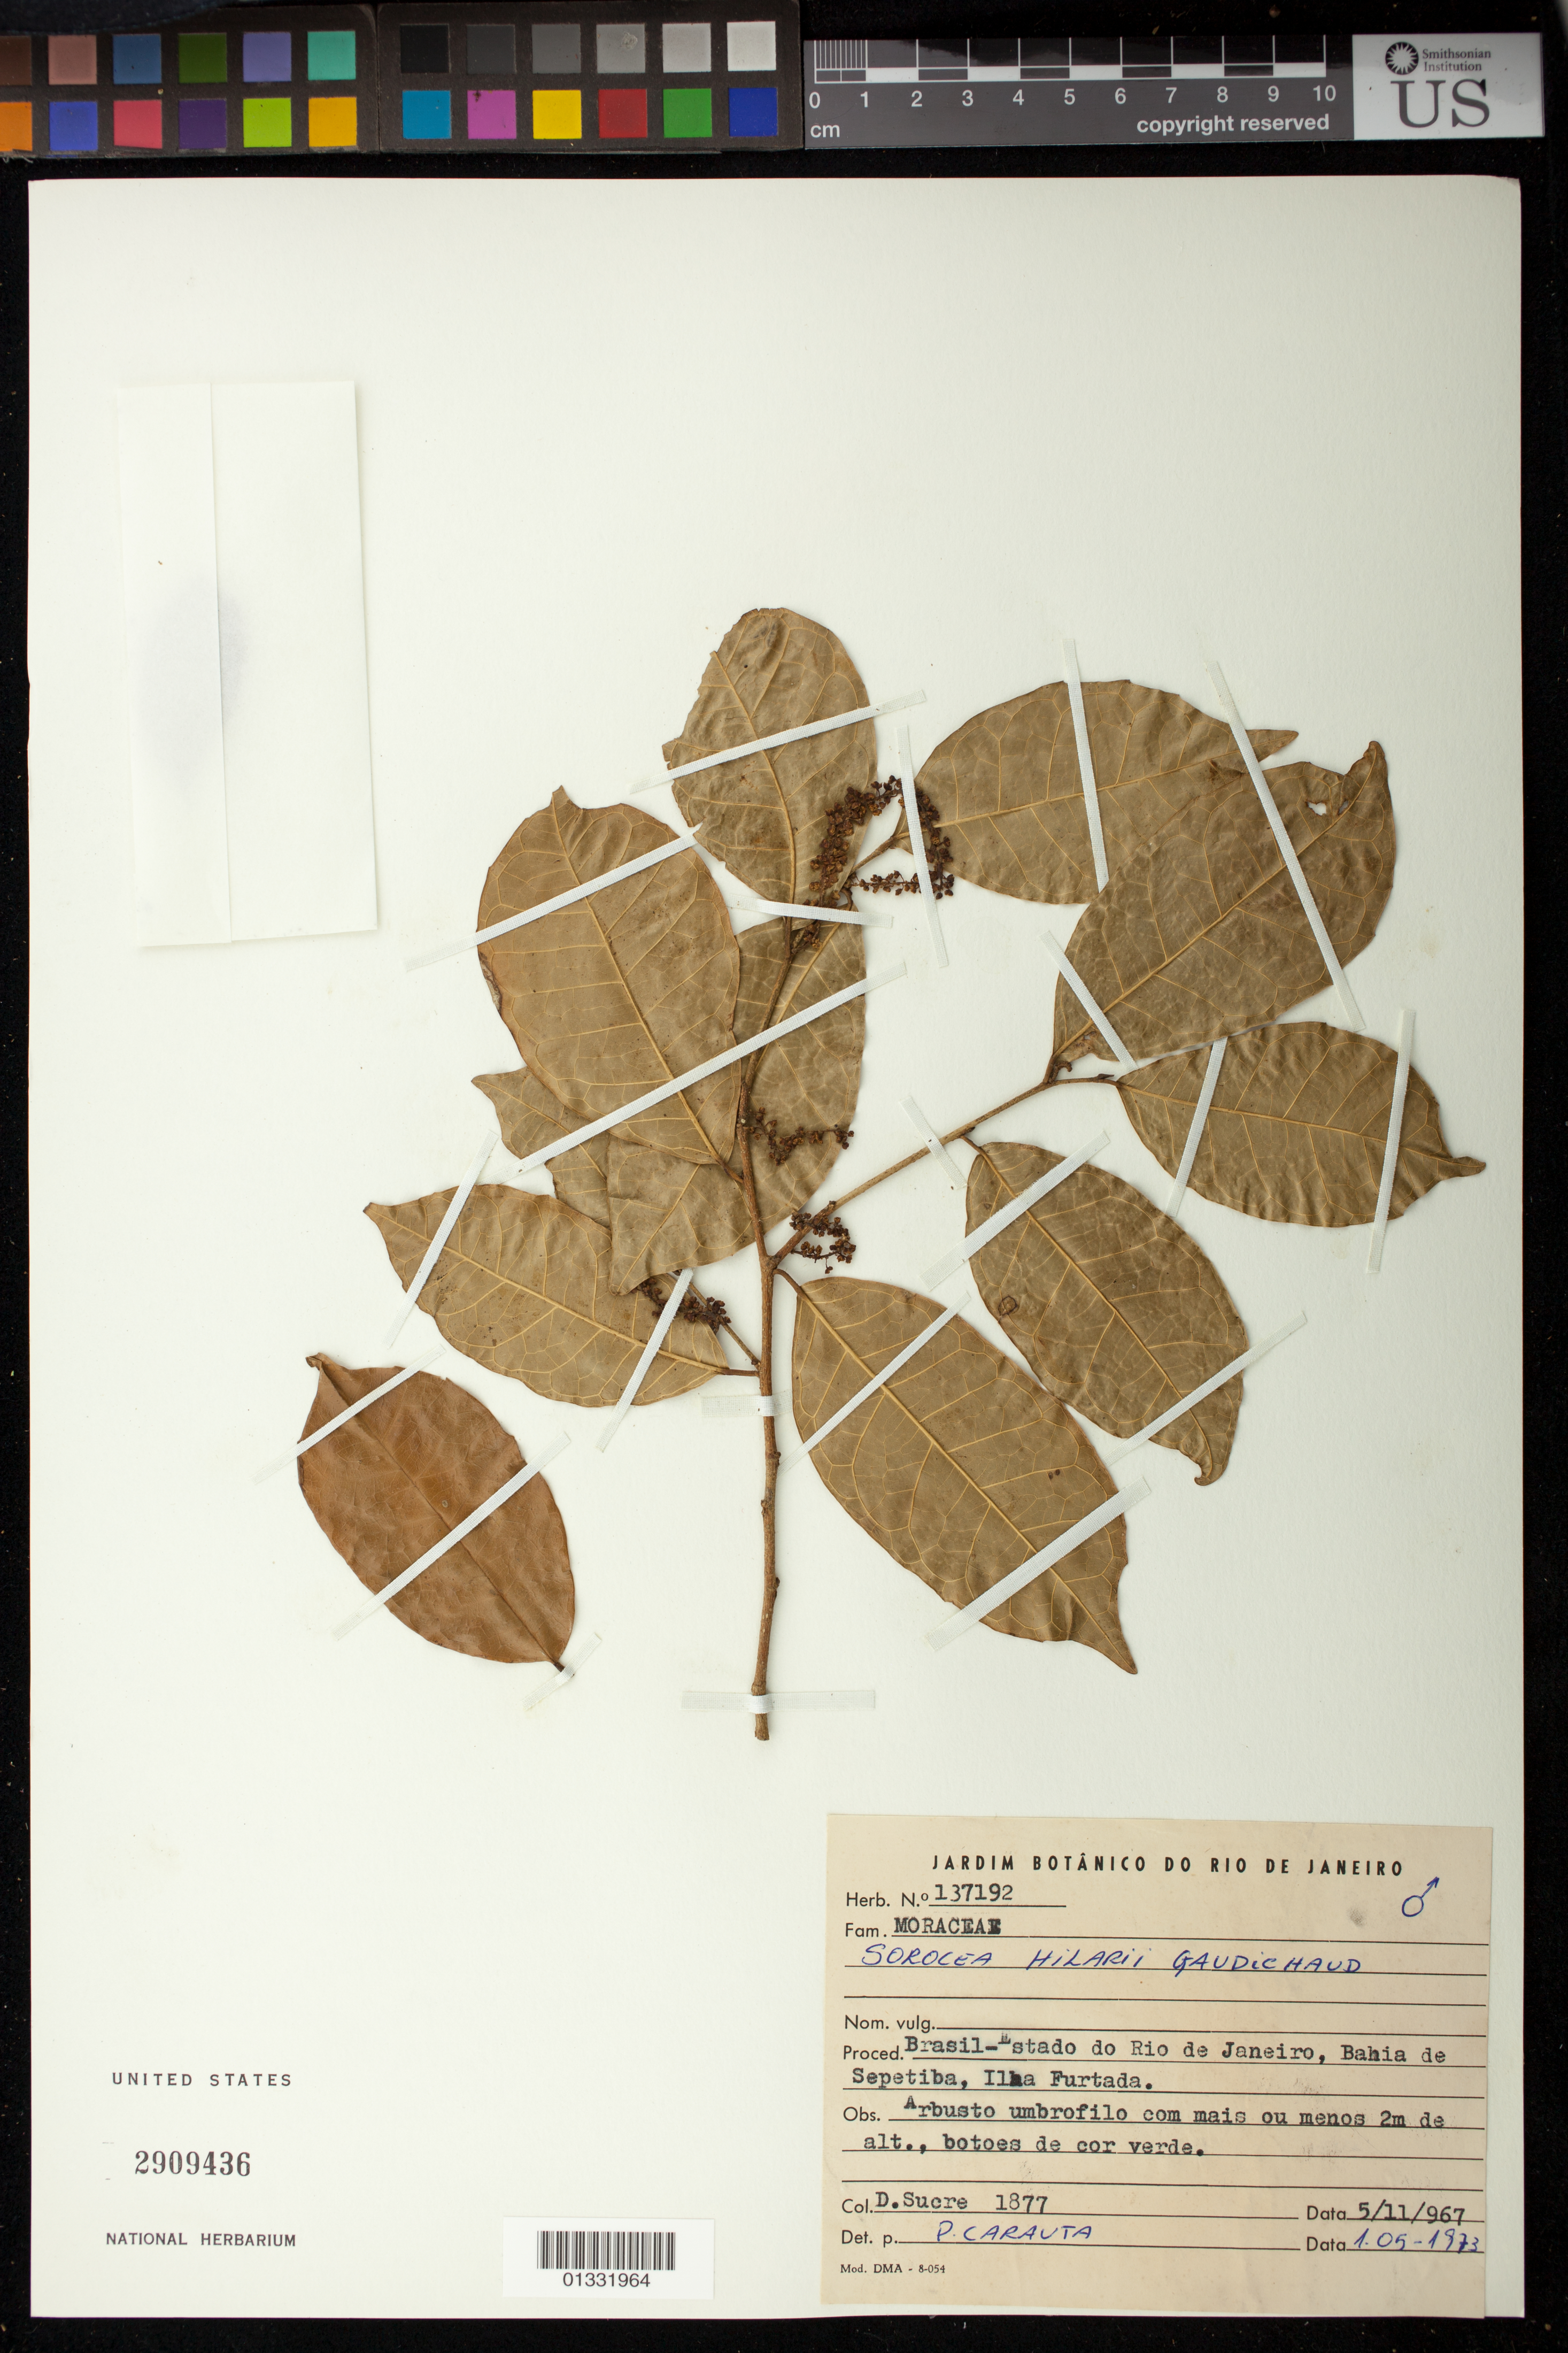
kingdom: Plantae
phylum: Tracheophyta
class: Magnoliopsida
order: Rosales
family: Moraceae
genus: Sorocea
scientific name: Sorocea hilarii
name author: Gaudich.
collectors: D. Sucre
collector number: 1877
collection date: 1967-11-05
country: Brazil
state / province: Rio de Janeiro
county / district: Mangaratiba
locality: Bahia de Sepetiba, Ilha Furtada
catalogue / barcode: US 2909436